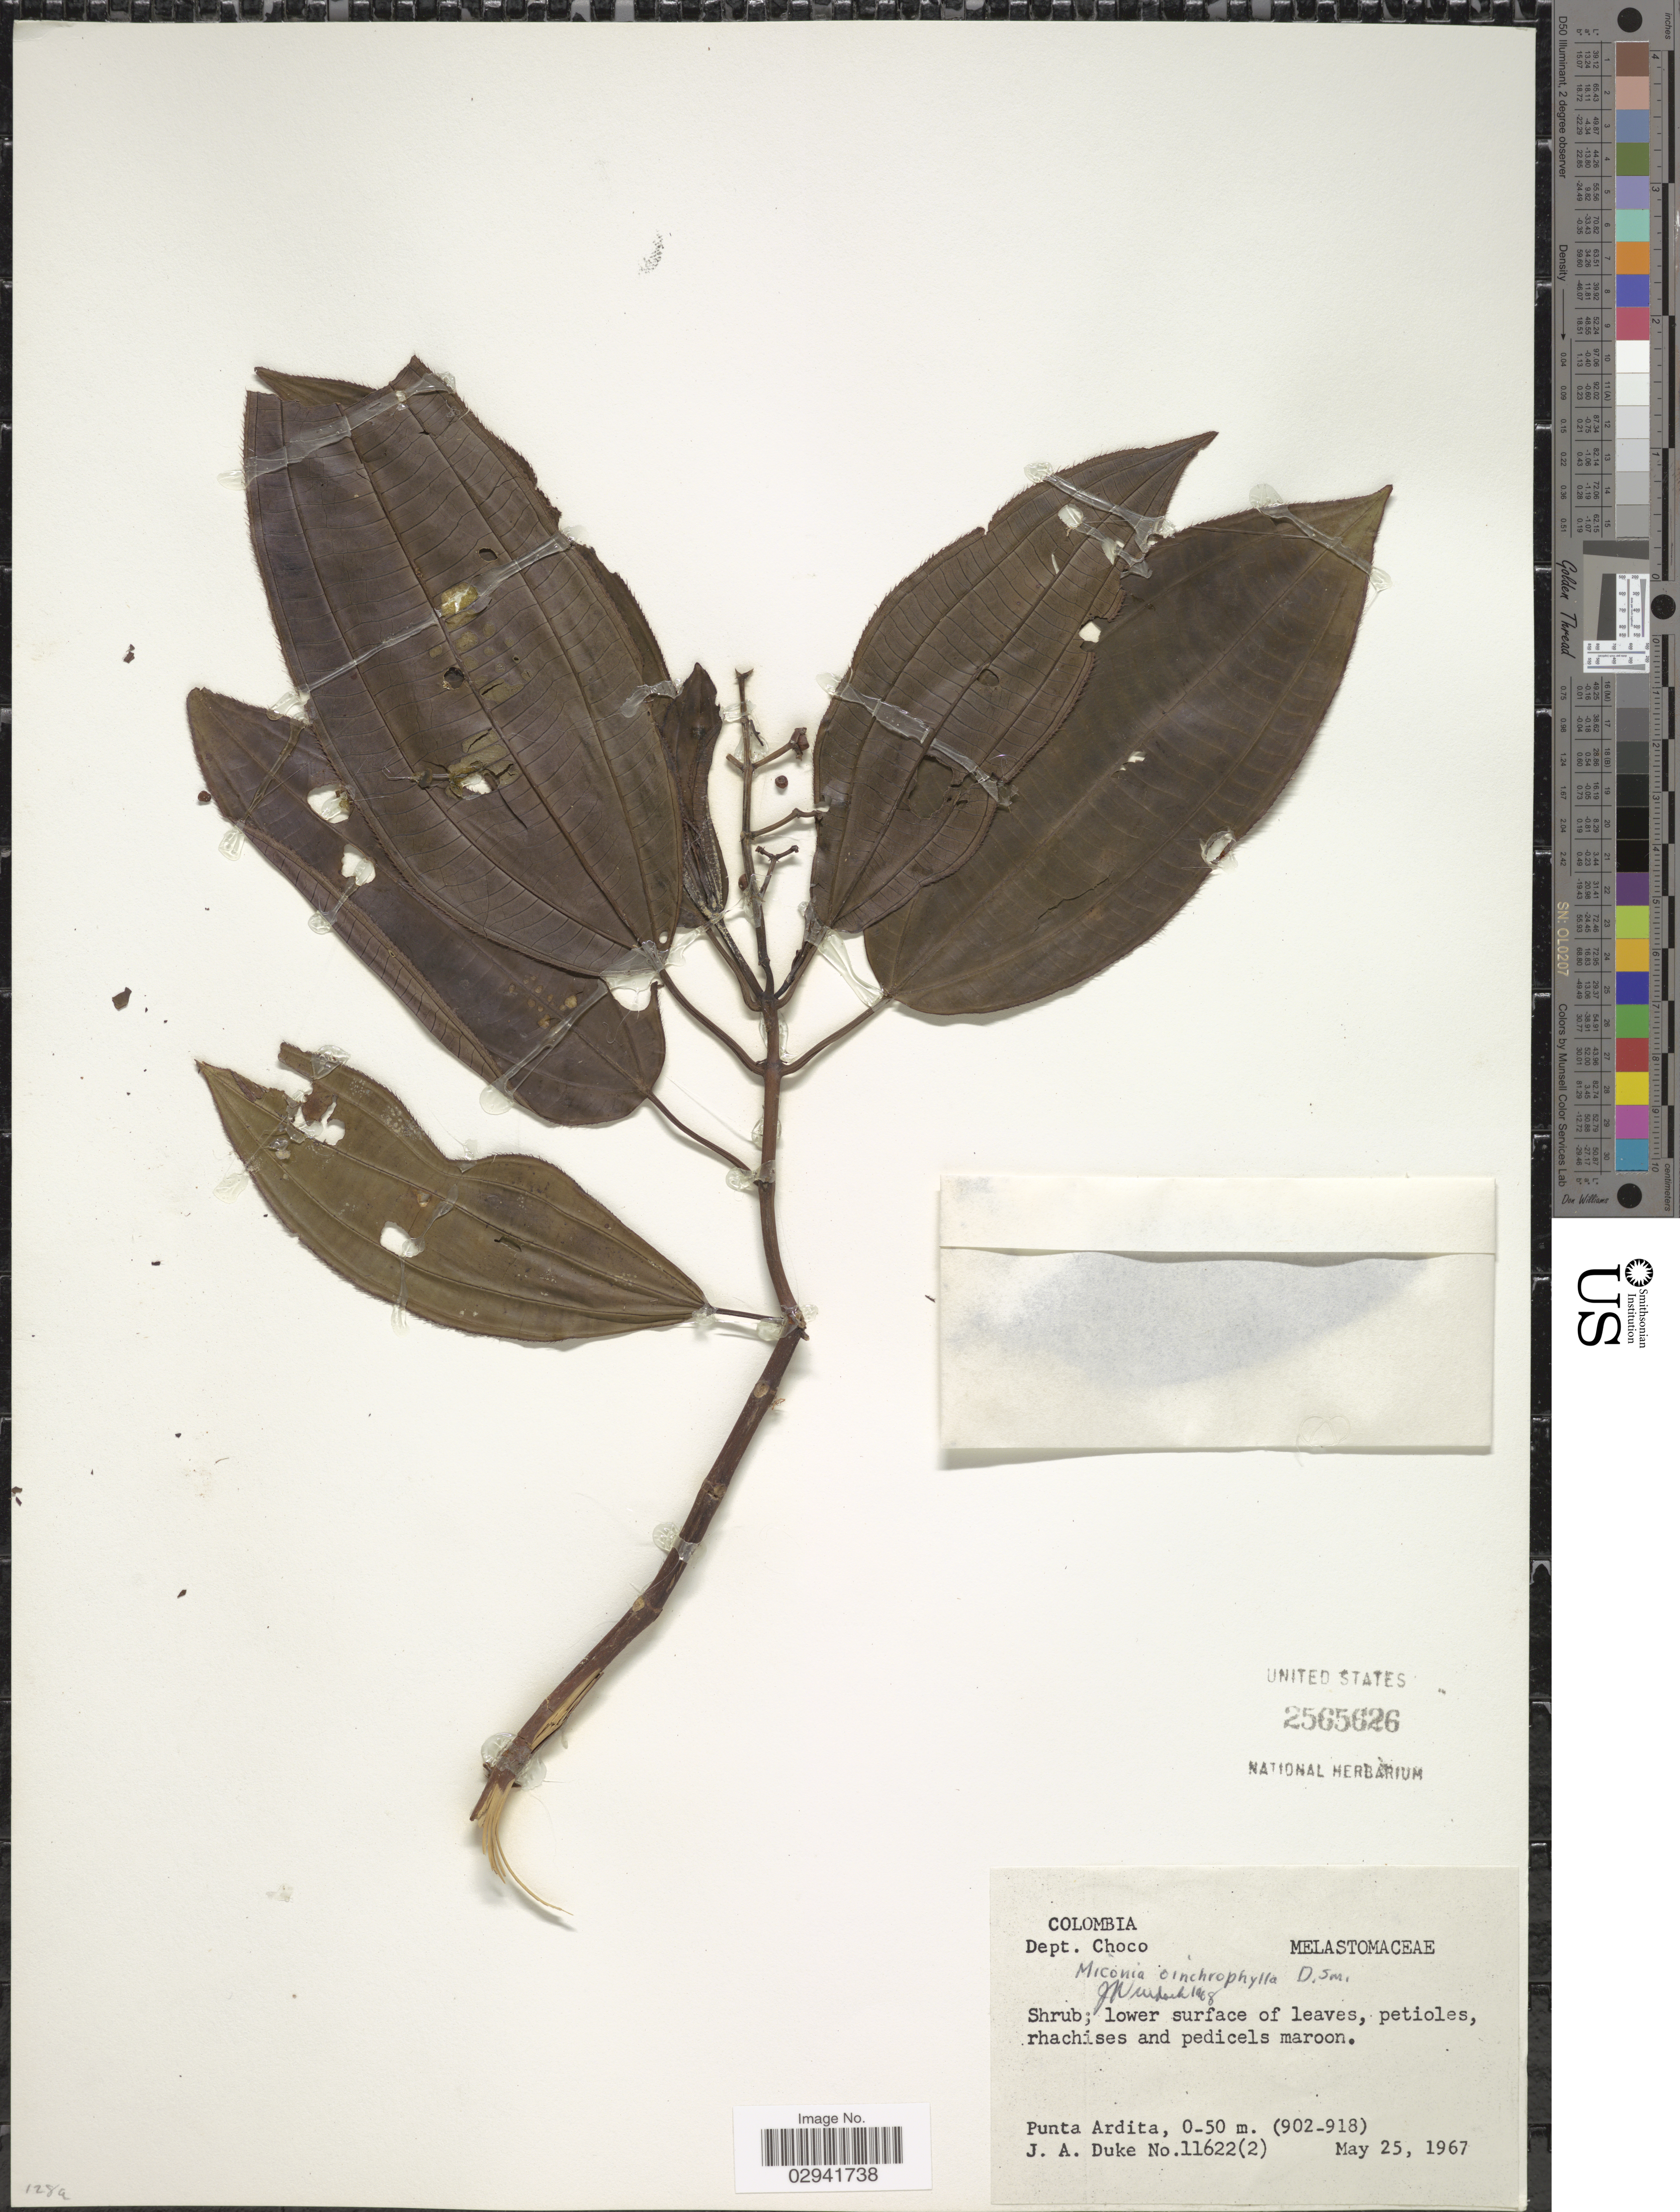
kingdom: Plantae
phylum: Tracheophyta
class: Magnoliopsida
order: Myrtales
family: Melastomataceae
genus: Miconia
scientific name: Miconia oinochrophylla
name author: Donn. Sm.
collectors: J. A. Duke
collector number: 11622(2)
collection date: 1967-05-25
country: Colombia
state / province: Chocó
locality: Dept. Choco. Punta Ardita.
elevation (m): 0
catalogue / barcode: US 2565626